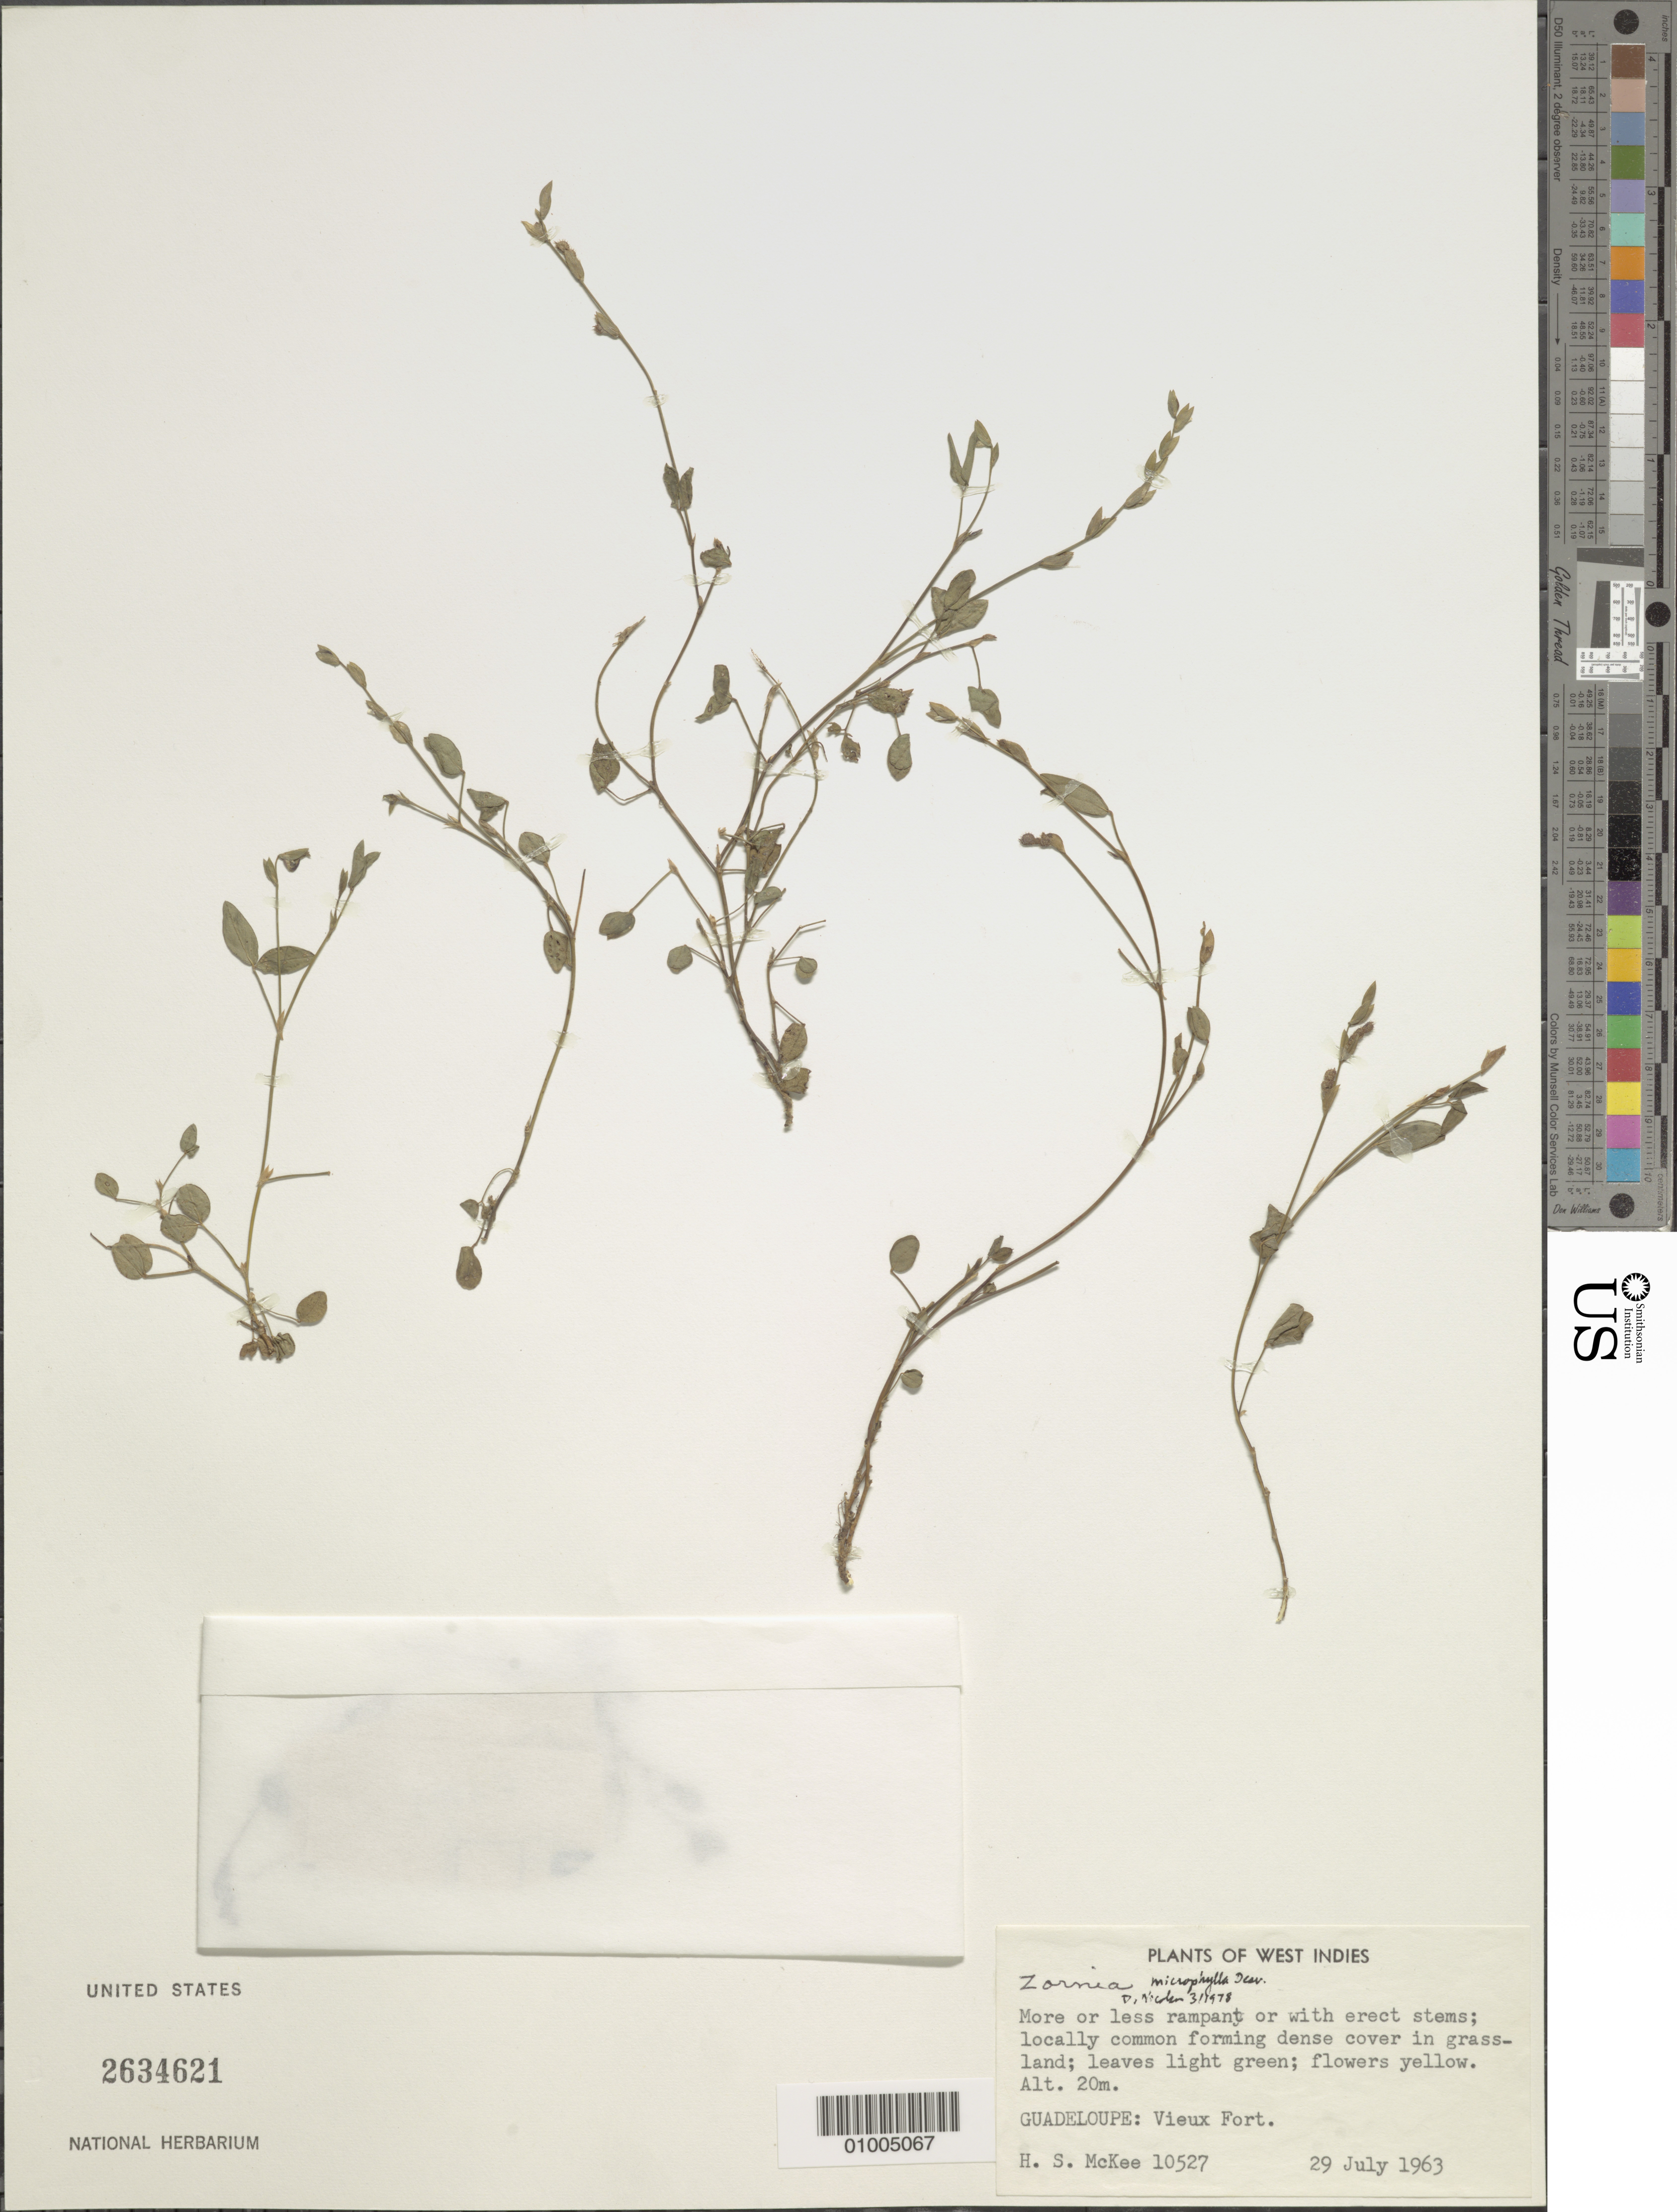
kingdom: Plantae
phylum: Tracheophyta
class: Magnoliopsida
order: Fabales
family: Fabaceae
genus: Zornia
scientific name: Zornia microphylla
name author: Desv.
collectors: H. S. McKee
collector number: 10527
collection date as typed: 29 Jul 1963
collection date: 1963-07-29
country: Guadeloupe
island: Basse Terre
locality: Vieux Fort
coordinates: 0 N, 0 E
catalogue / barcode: US 2634621